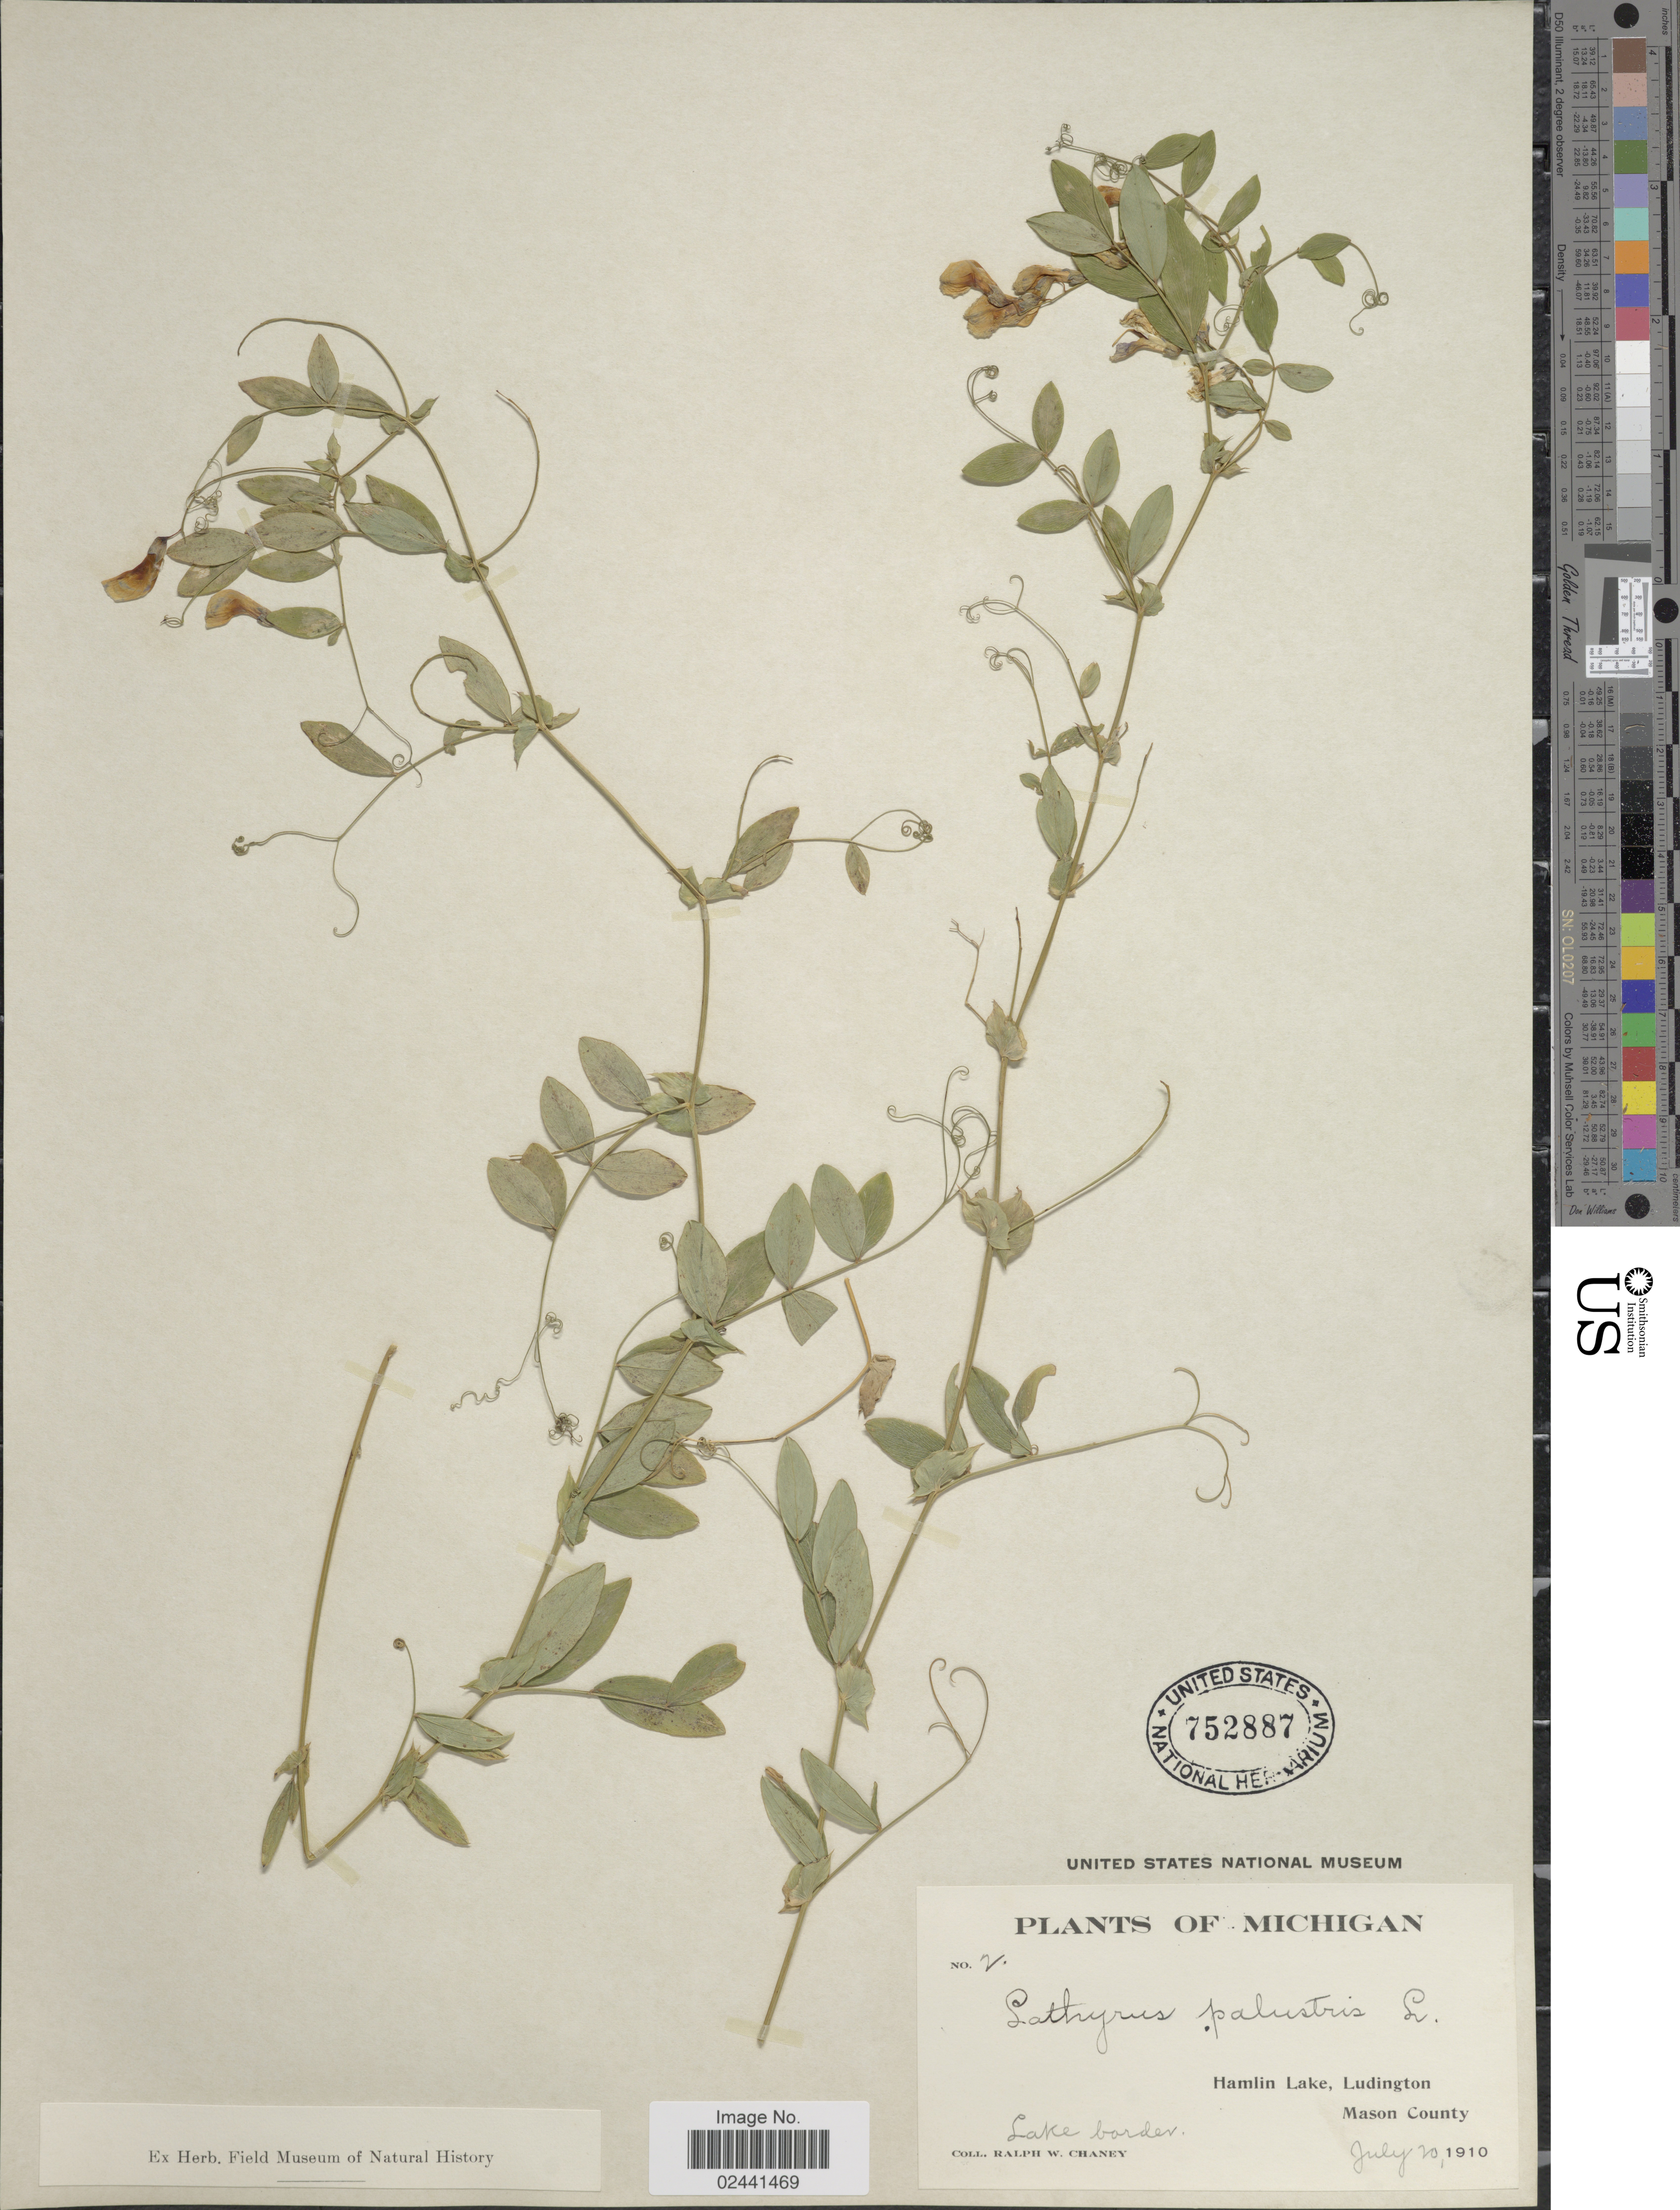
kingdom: Plantae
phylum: Tracheophyta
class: Magnoliopsida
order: Fabales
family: Fabaceae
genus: Lathyrus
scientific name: Lathyrus palustris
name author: L.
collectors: R. Chaney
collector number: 2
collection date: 1910-07-20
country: United States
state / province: Michigan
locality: Hamlin Lake, Ludington, Mason County, Lake border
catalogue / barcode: US 752887